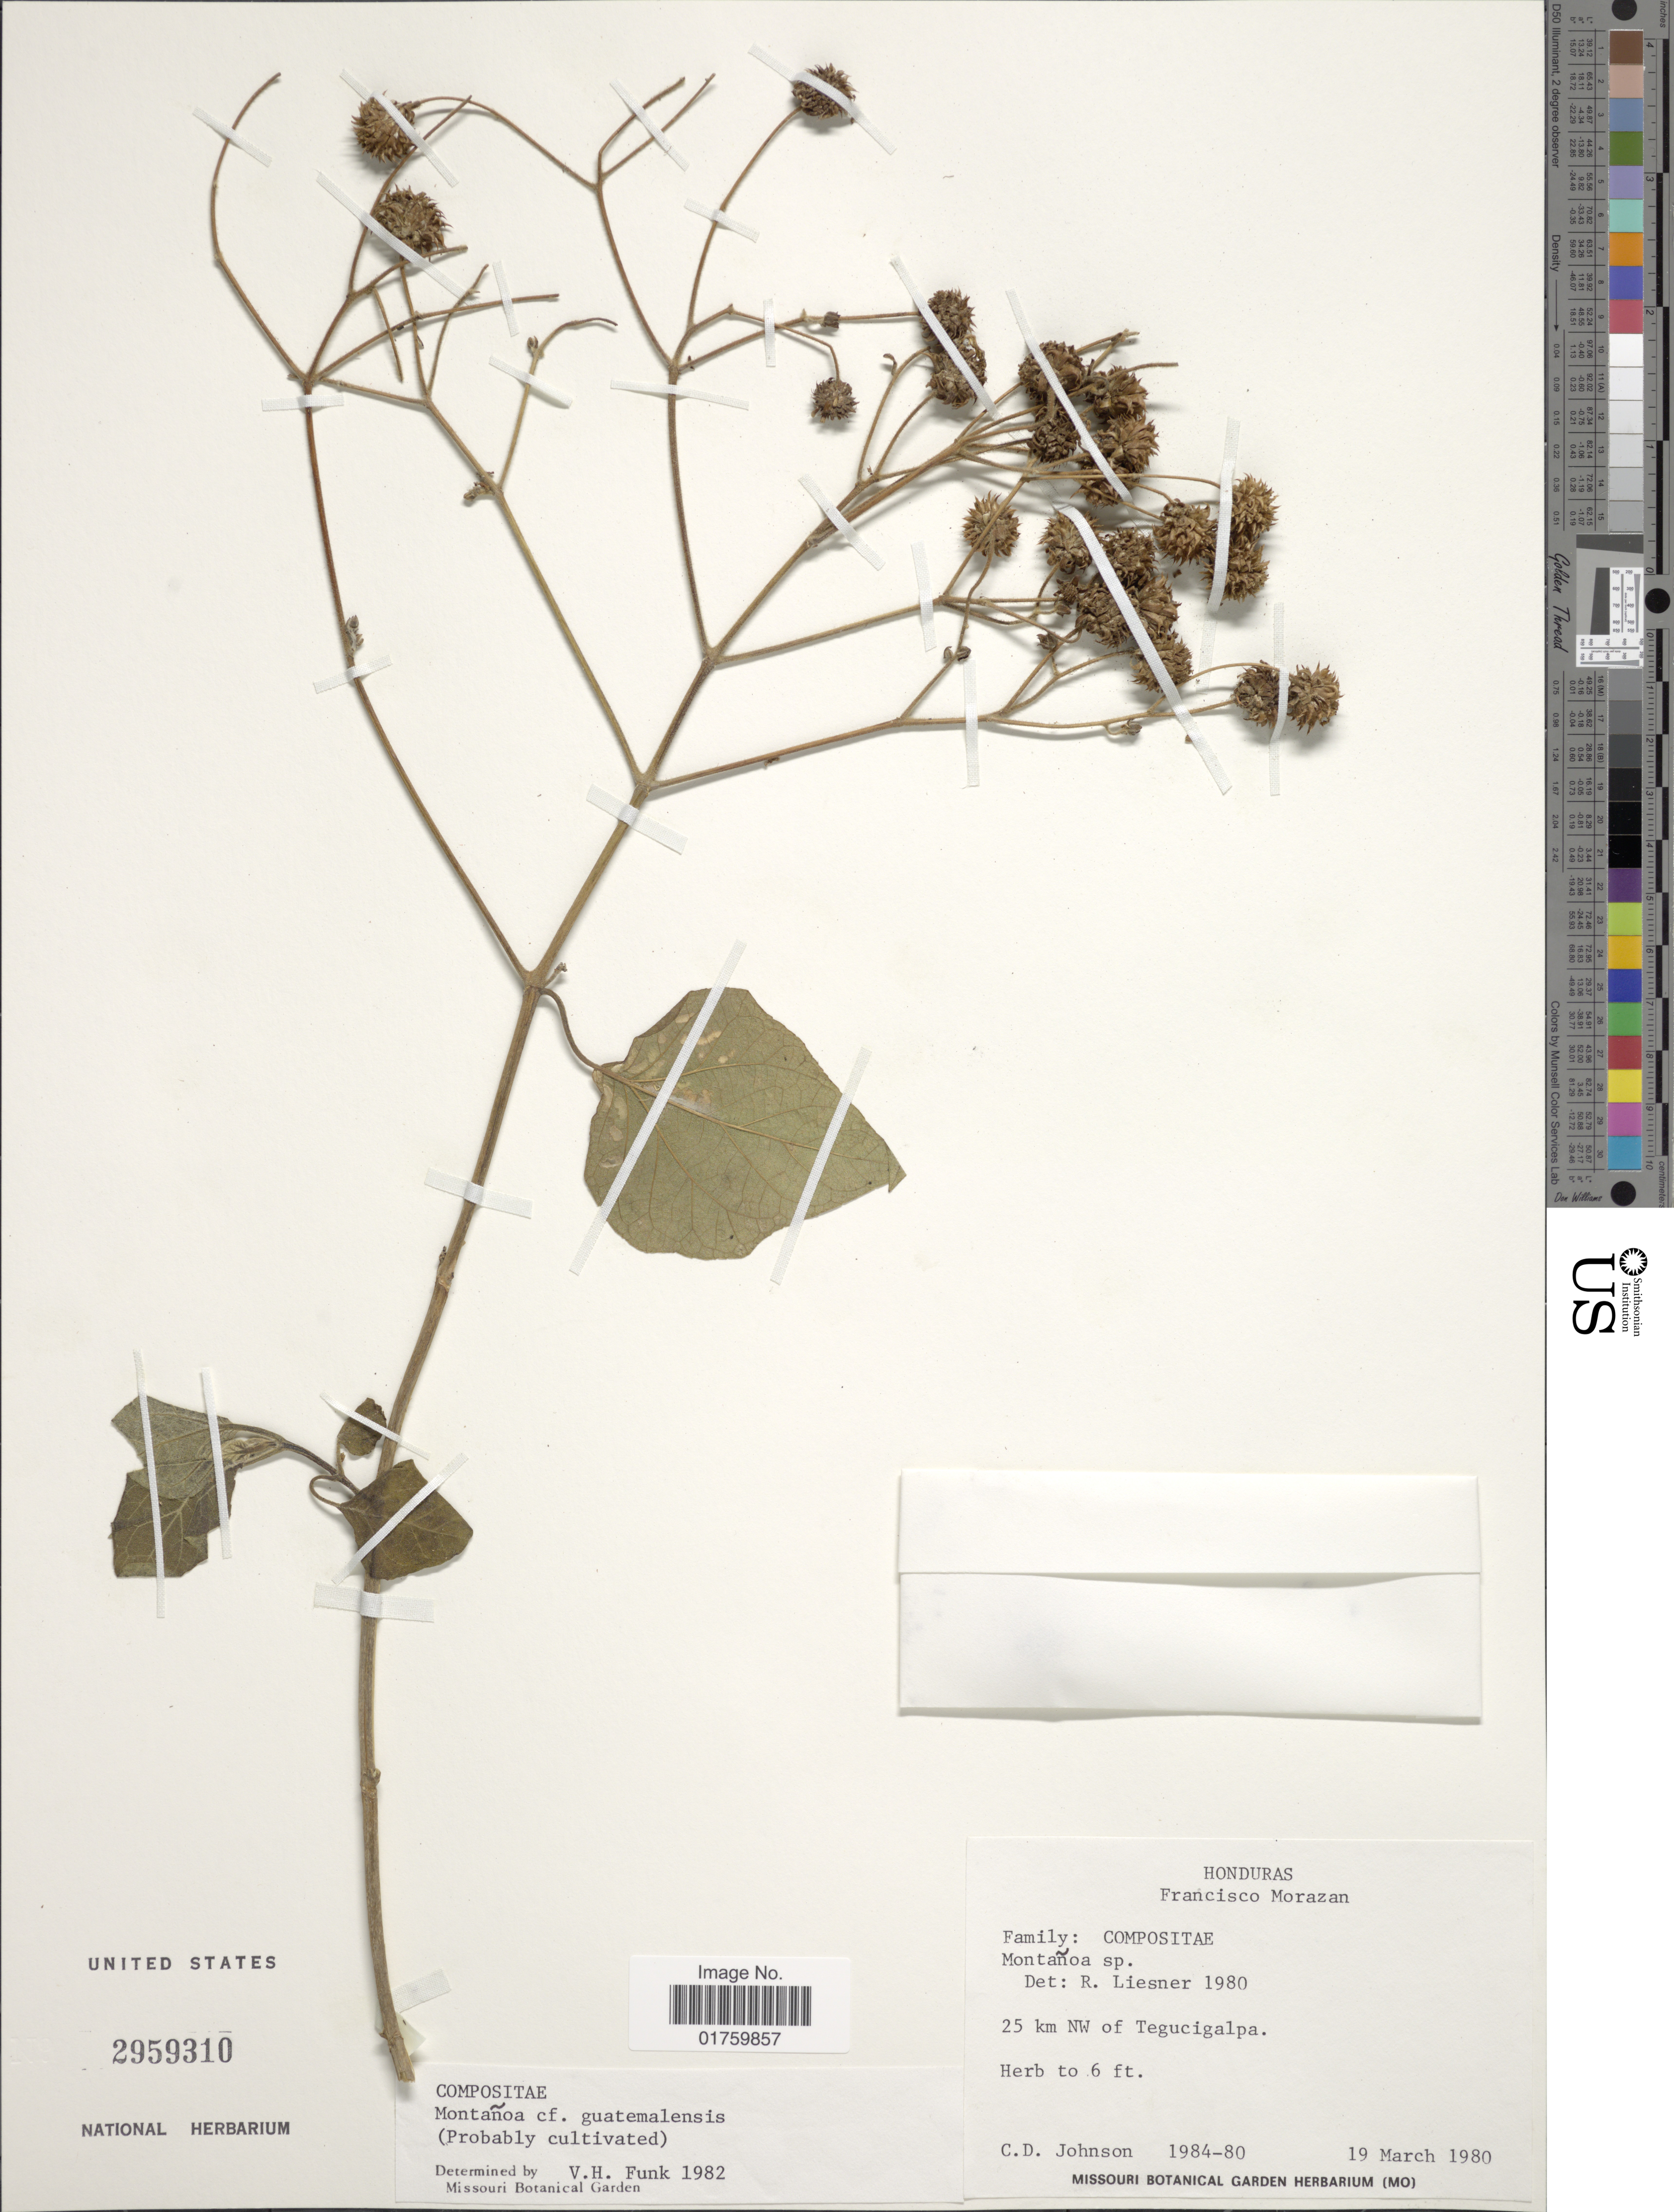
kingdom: Plantae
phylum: Tracheophyta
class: Magnoliopsida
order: Asterales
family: Asteraceae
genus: Montanoa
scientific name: Montanoa guatemalensis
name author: B.L. Rob. & Greenm.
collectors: C. D. Johnson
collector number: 1984-80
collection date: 1980-03-19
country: Honduras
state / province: Fco. Morazán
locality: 25 km NW of Tegucigalpa.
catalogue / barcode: US 2959310